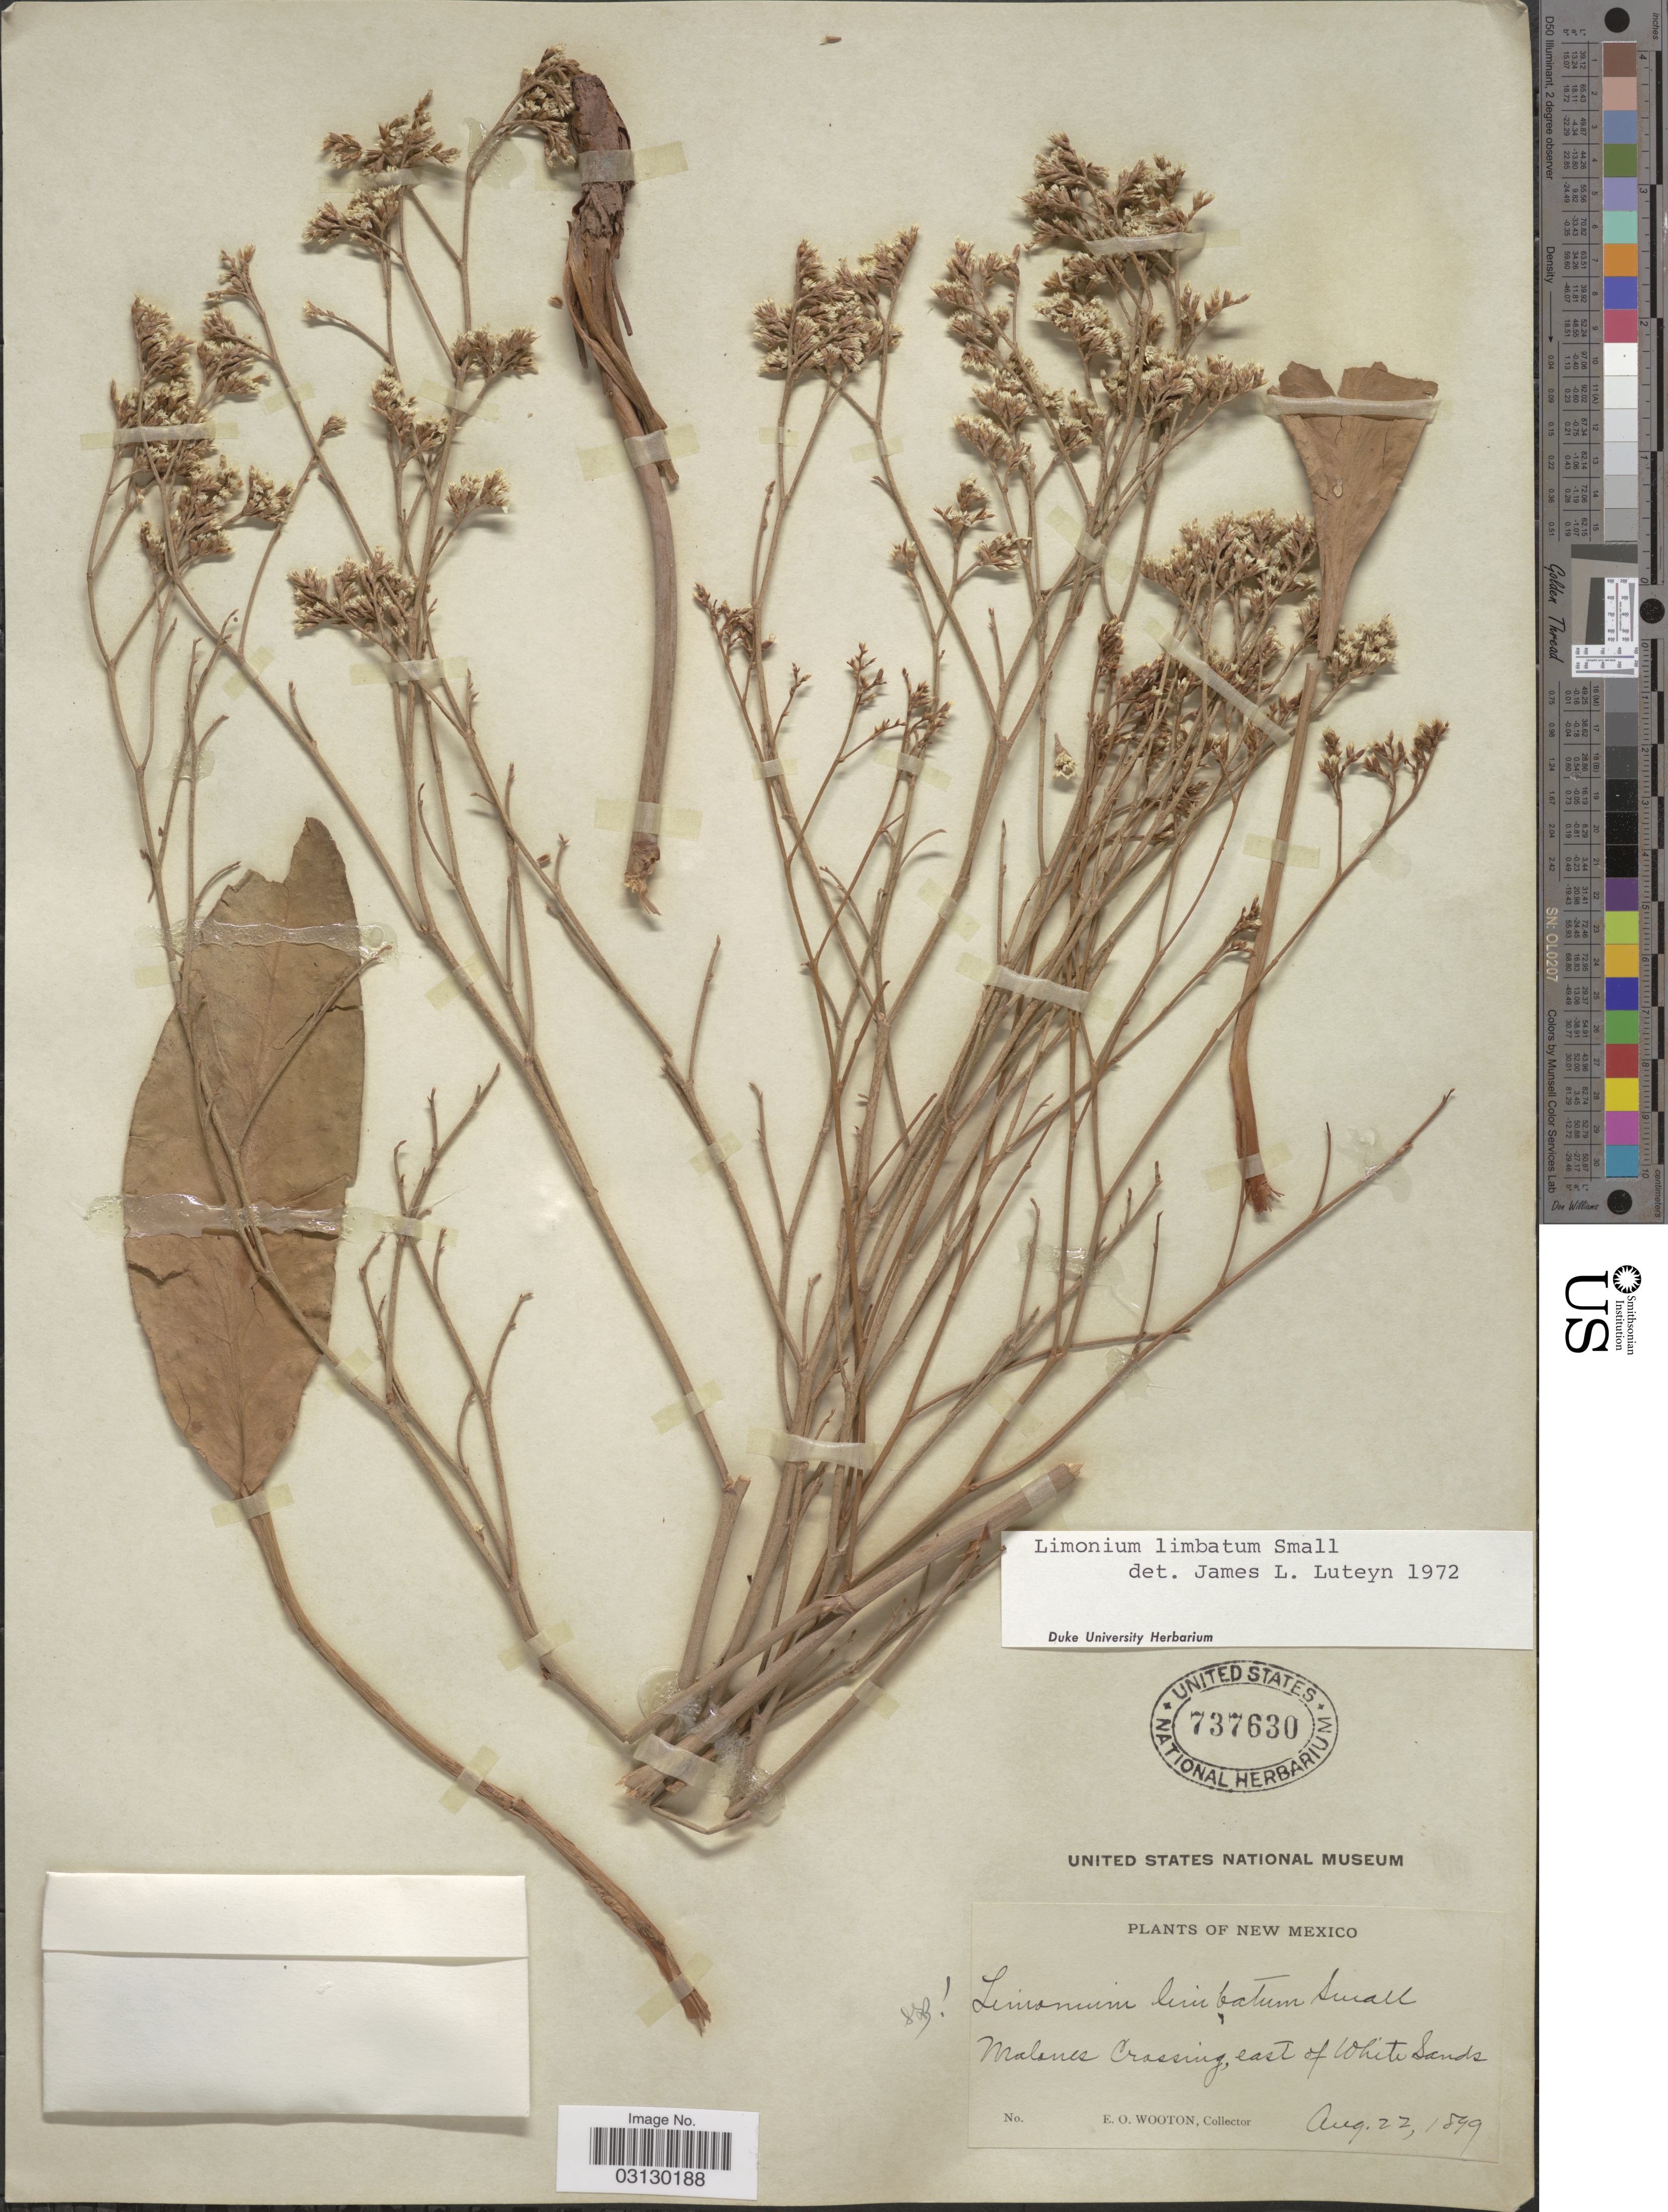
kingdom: Plantae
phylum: Tracheophyta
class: Magnoliopsida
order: Caryophyllales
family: Plumbaginaceae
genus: Limonium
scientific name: Limonium limbatum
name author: Small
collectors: E. O. Wooton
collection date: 1899-08-22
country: United States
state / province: New Mexico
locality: Malones Crossing, east of White Sands.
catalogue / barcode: US 737630